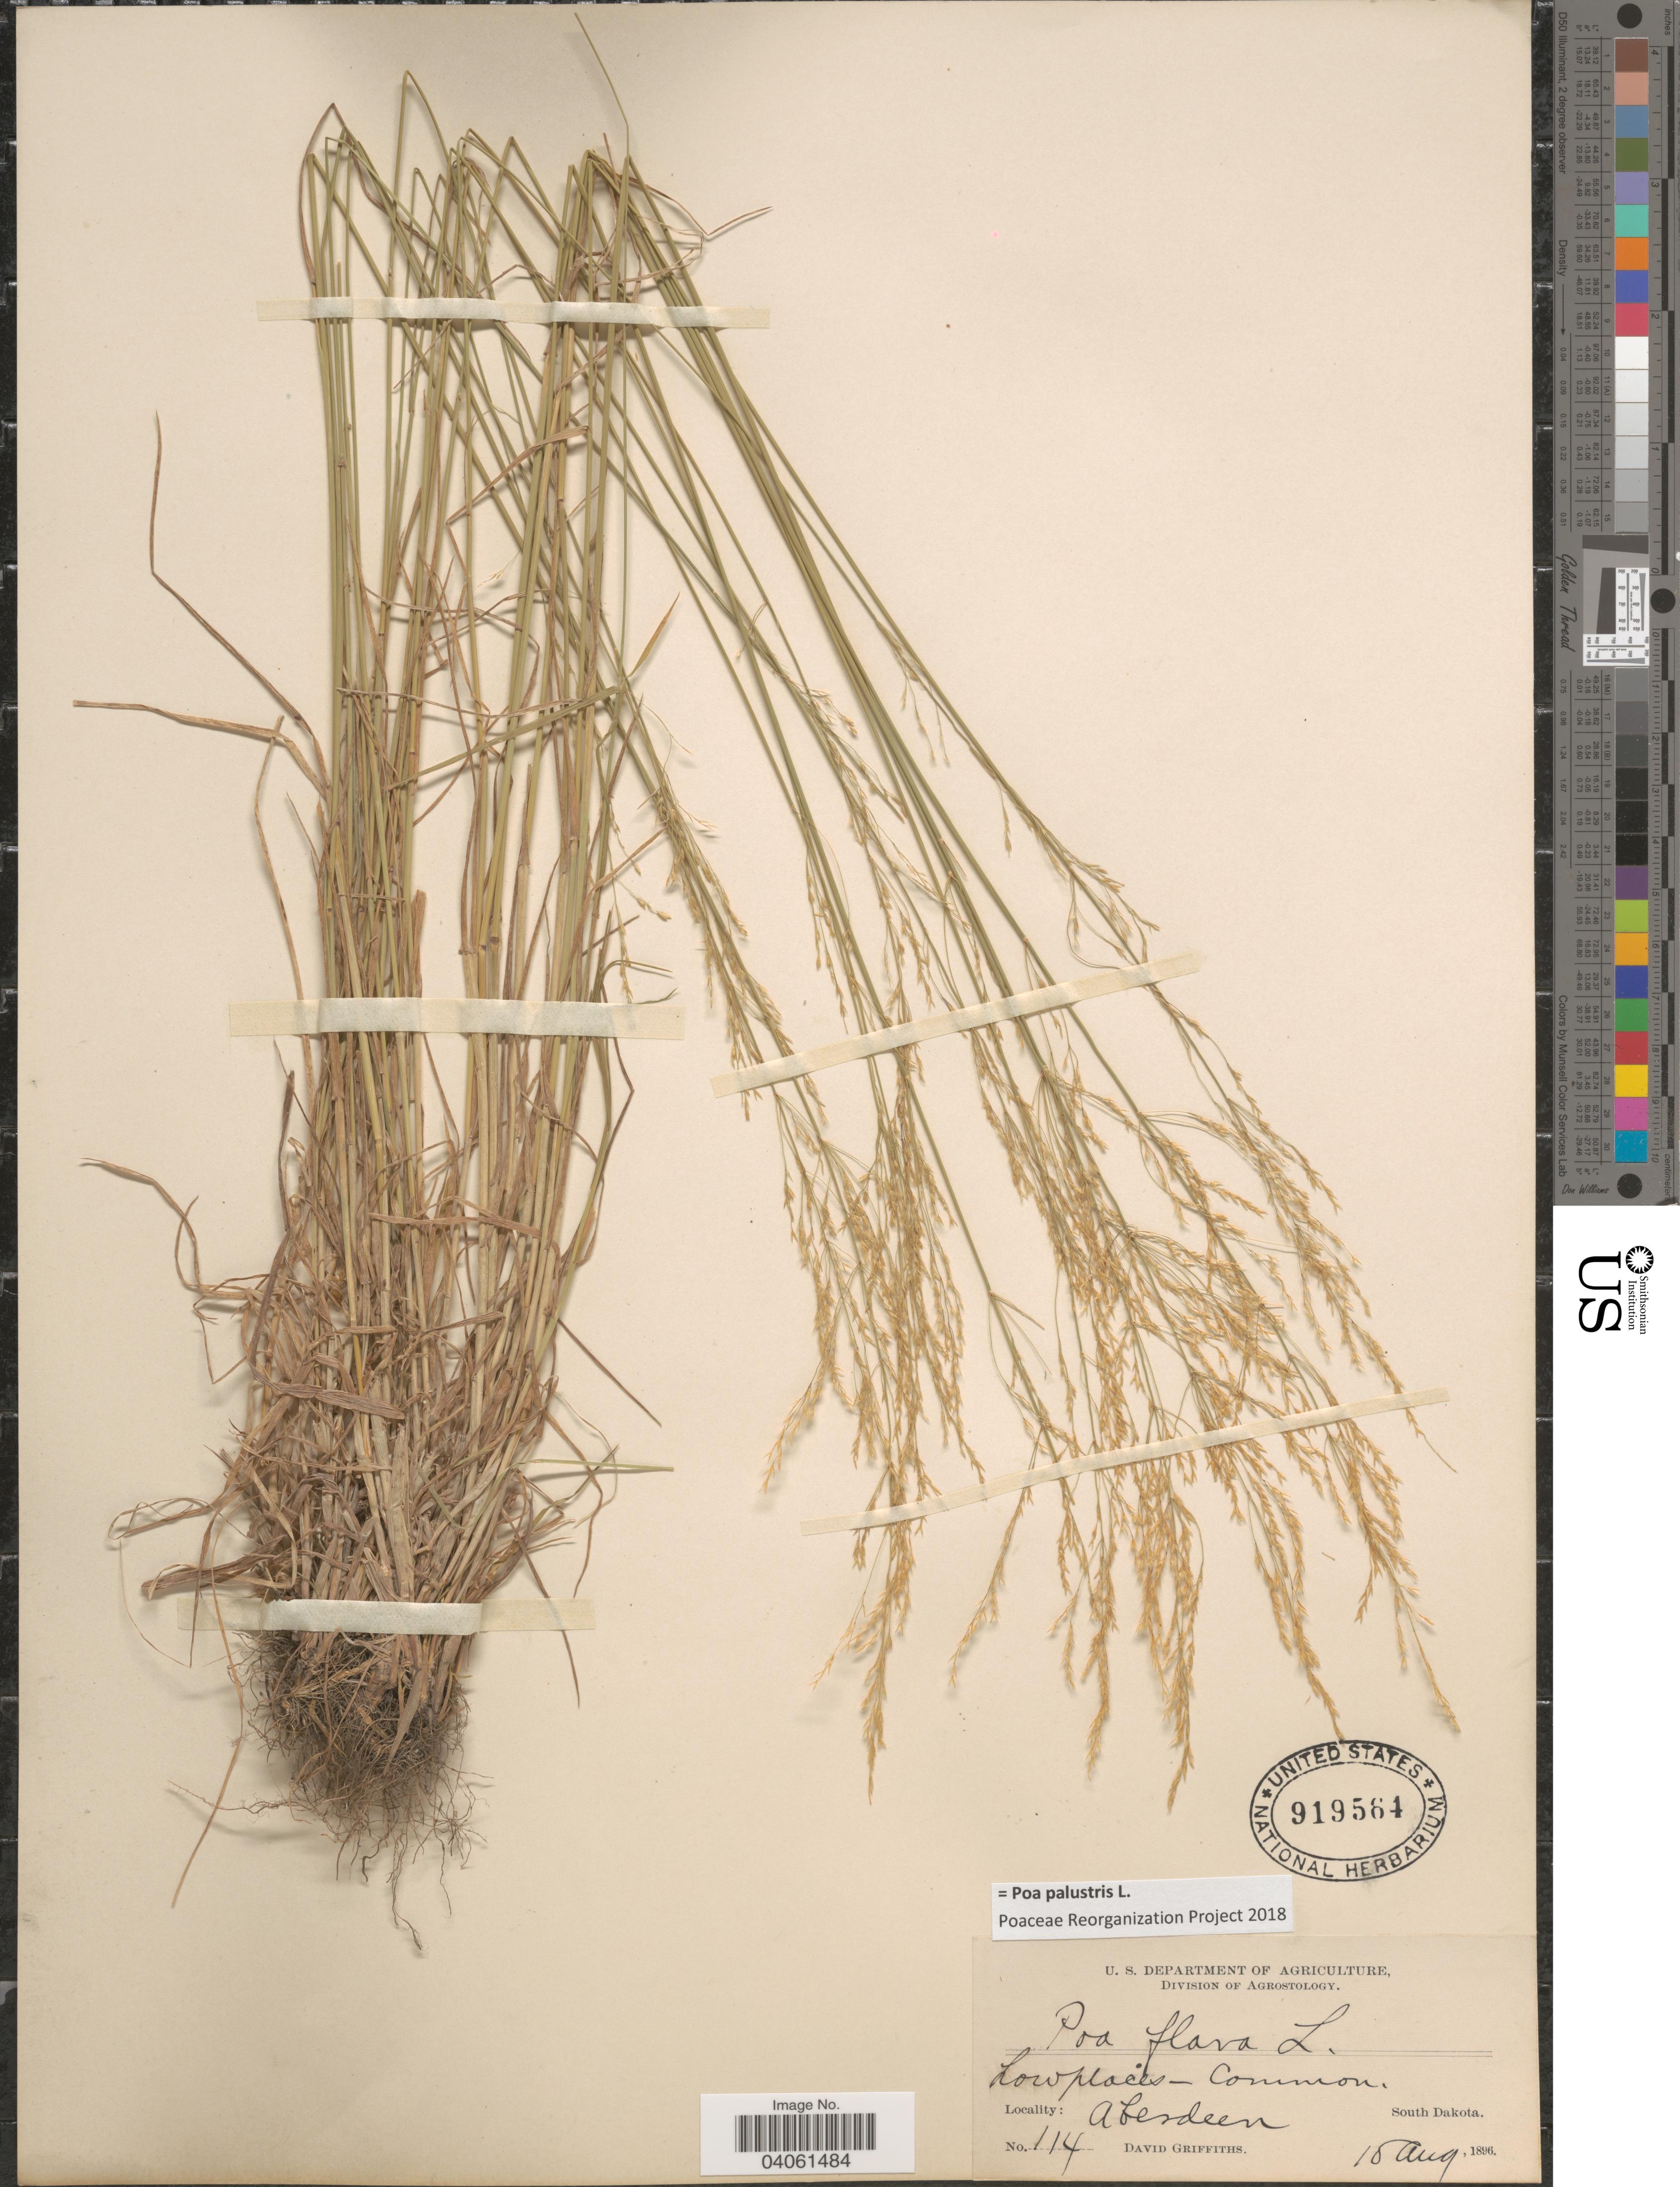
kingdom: Plantae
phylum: Tracheophyta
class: Liliopsida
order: Poales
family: Poaceae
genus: Poa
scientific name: Poa palustris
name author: L.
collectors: D. Griffiths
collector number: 114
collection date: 1896-08-15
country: United States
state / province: South Dakota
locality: Aberdeen.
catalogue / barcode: US 919564